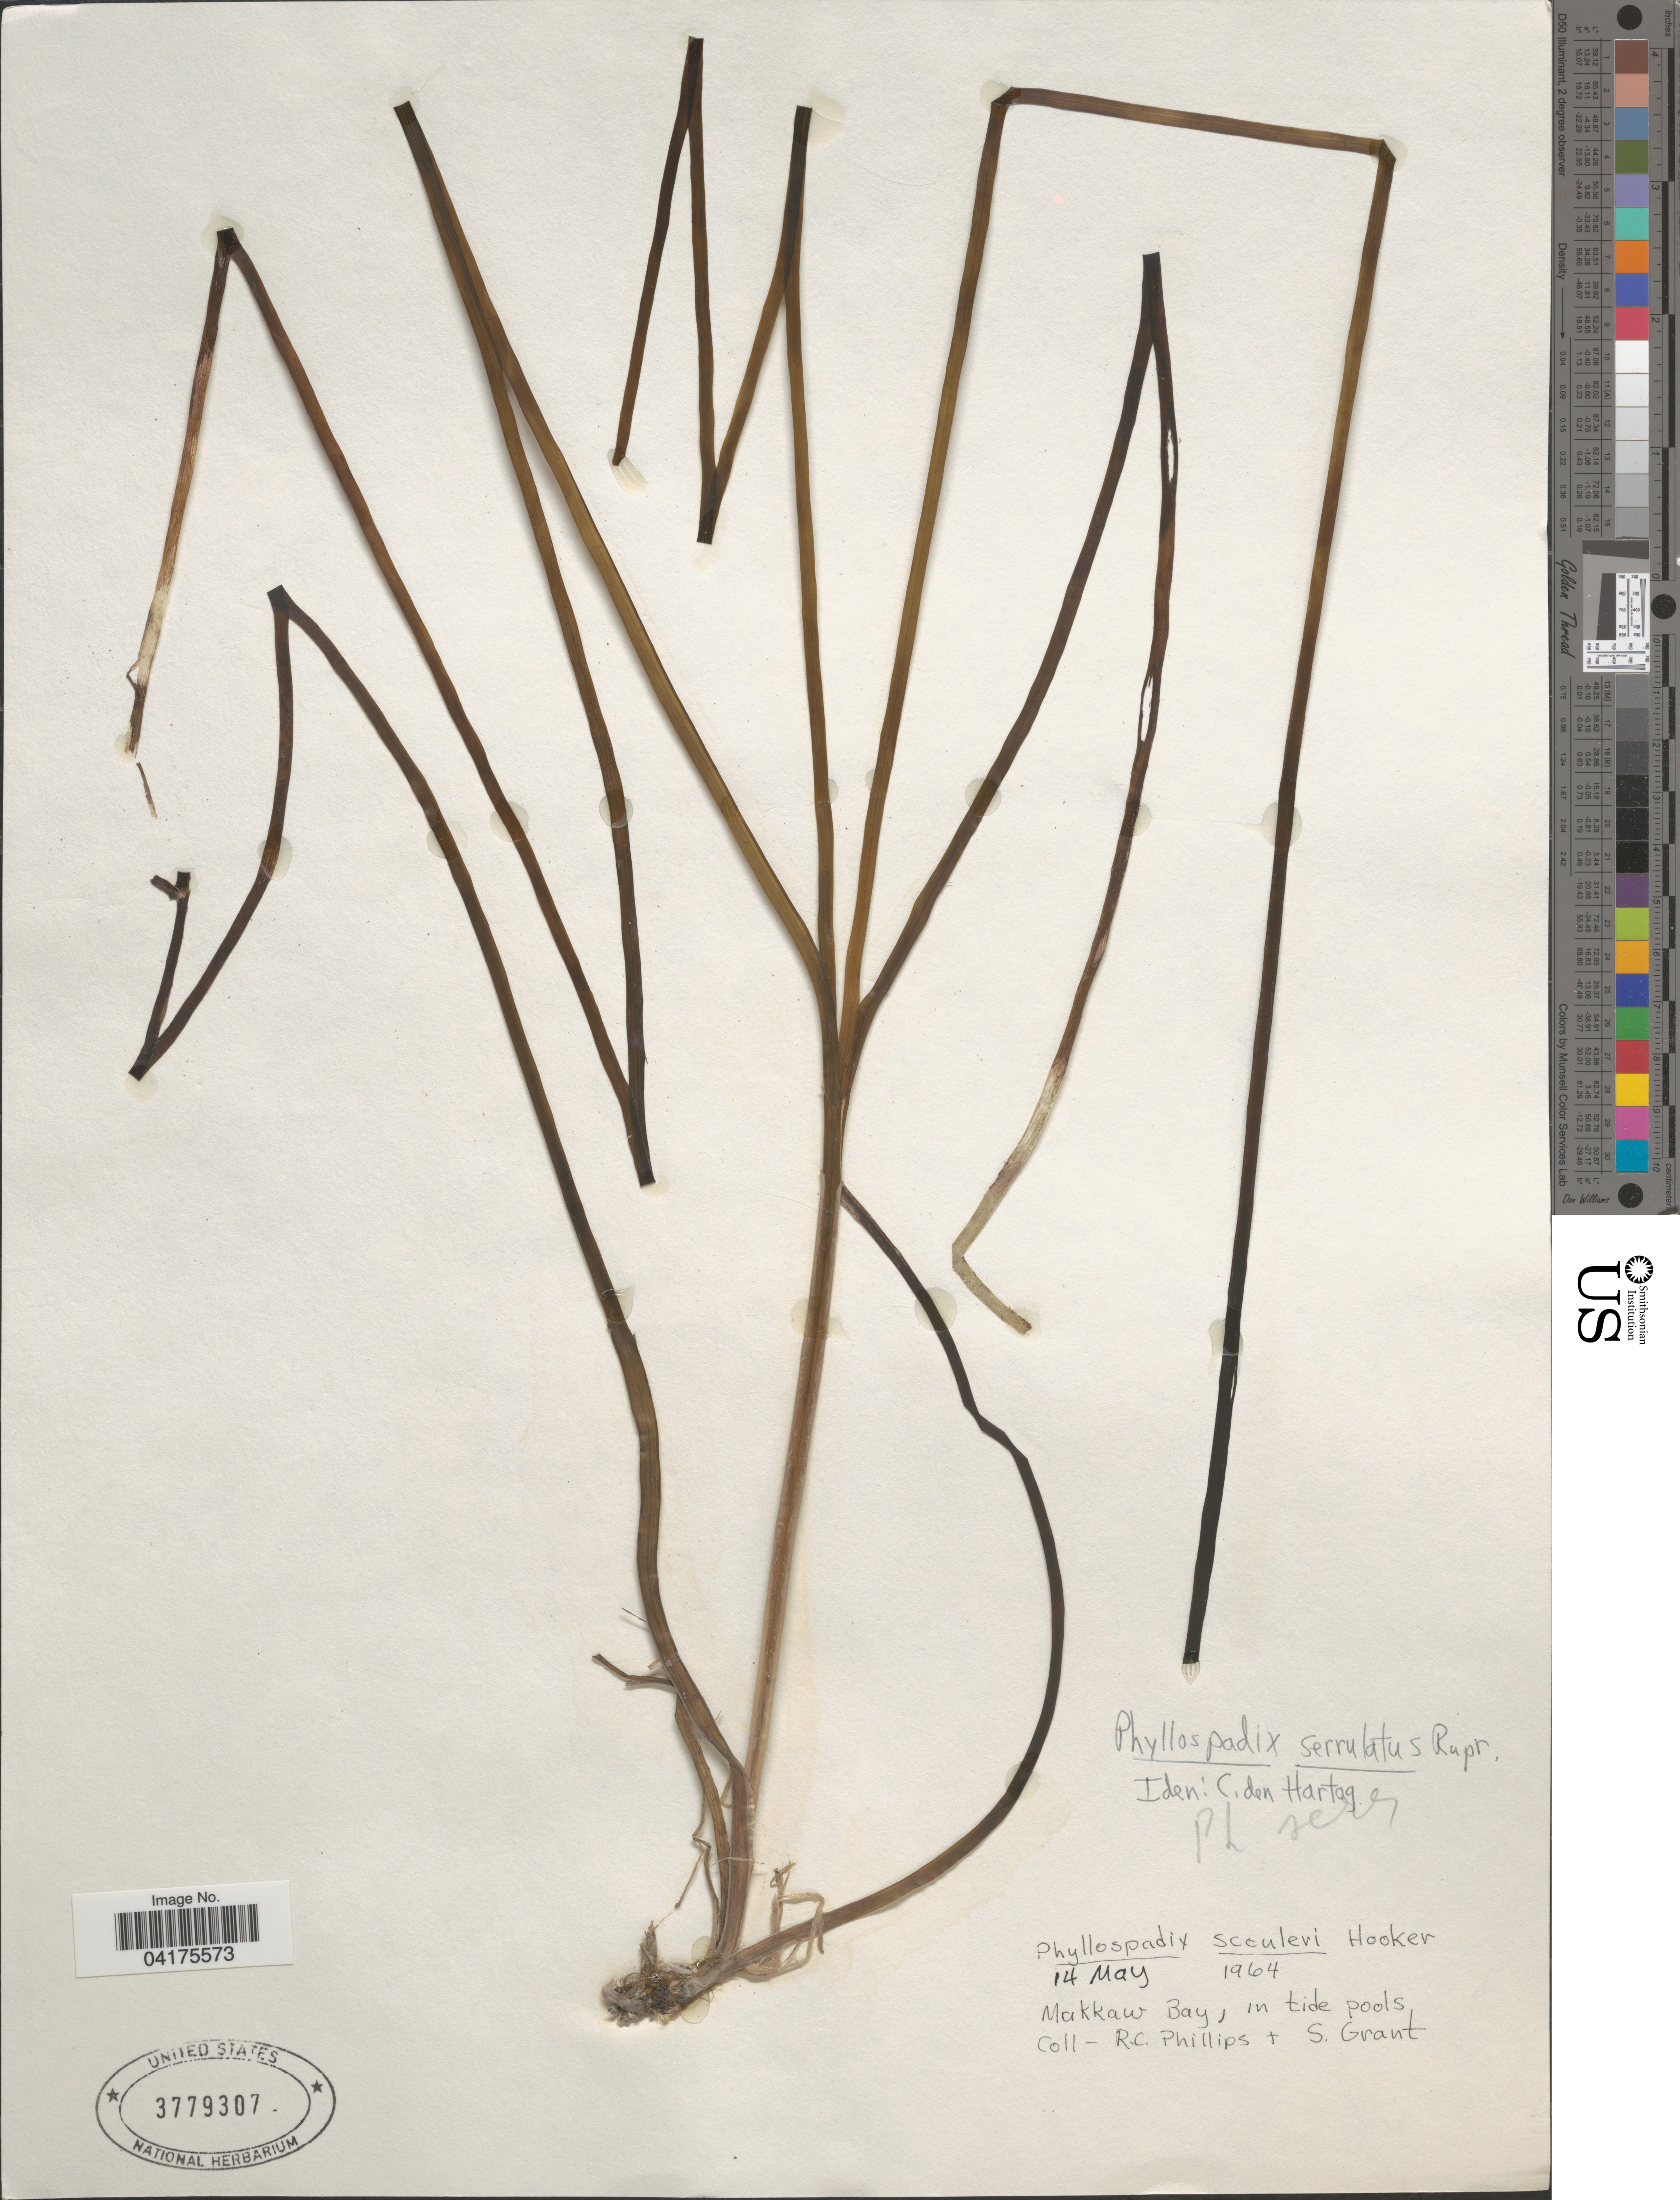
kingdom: Plantae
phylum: Tracheophyta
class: Liliopsida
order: Alismatales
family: Zosteraceae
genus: Phyllospadix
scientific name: Phyllospadix serrulatus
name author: Rupr.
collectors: R. C. Phillips & S. Grant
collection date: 1964-05-14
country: United States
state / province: Washington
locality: Mukkaw Bay, in tide pools.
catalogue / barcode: US 3779307